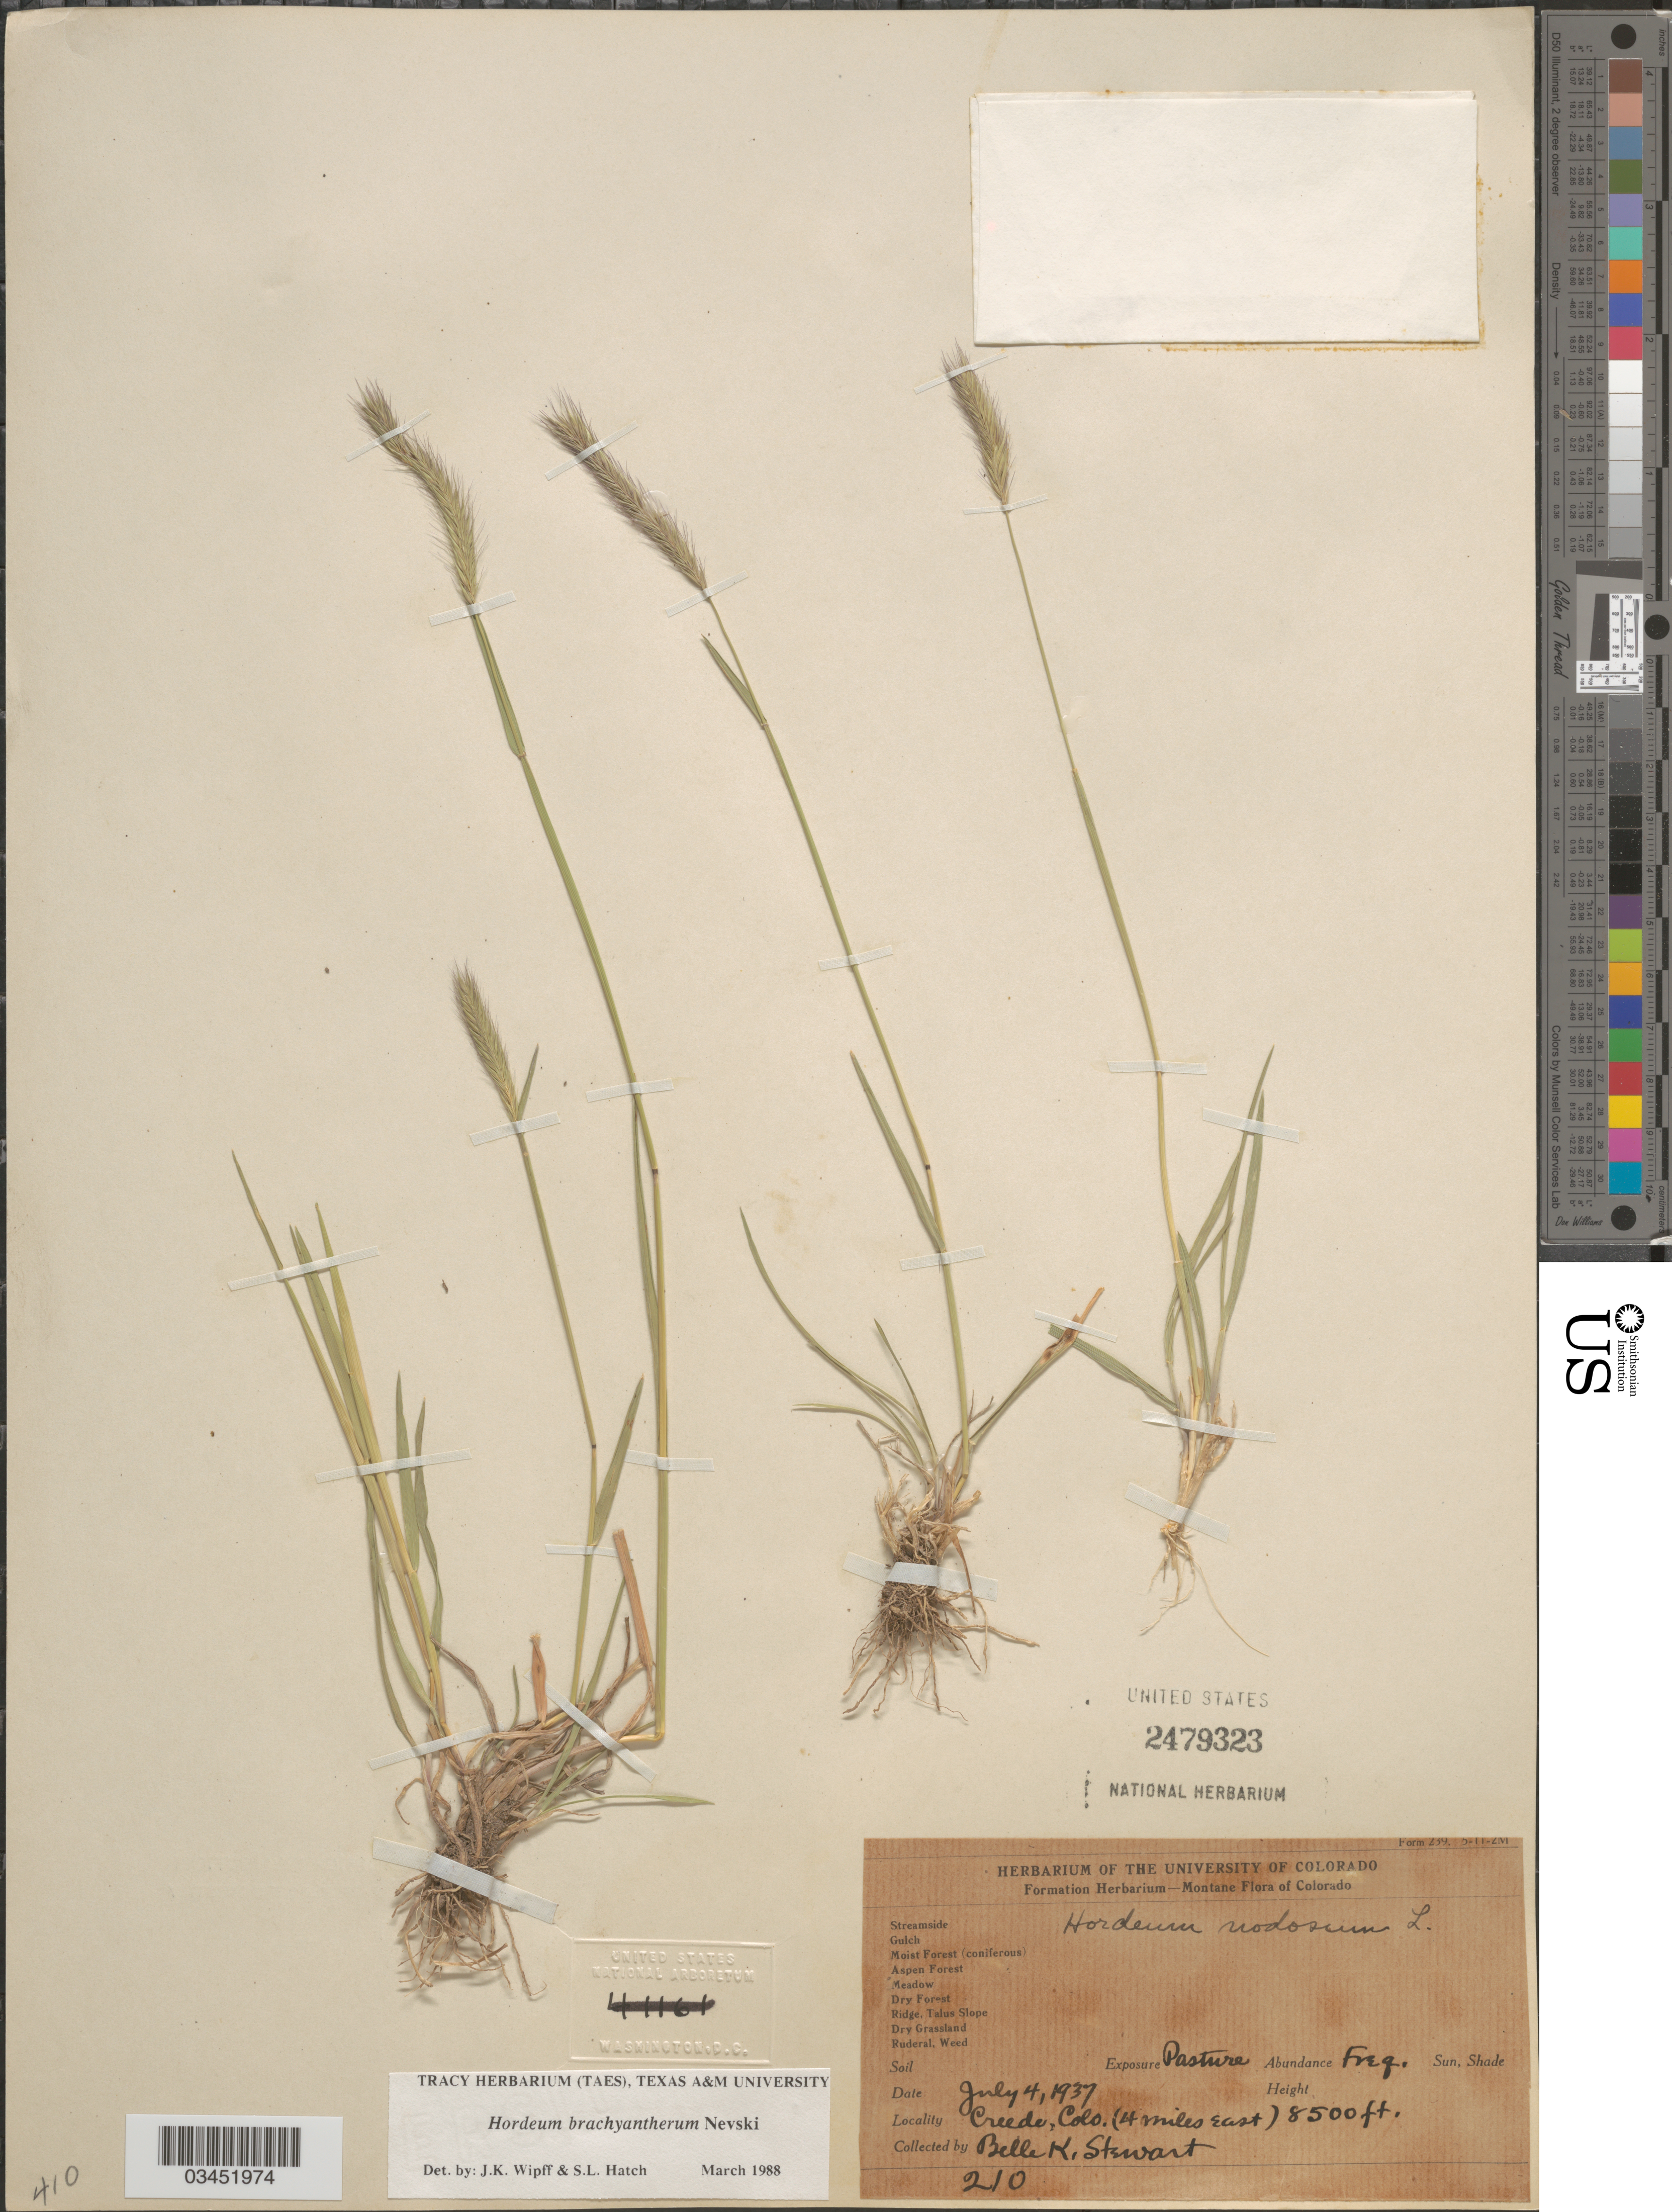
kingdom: Plantae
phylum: Tracheophyta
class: Liliopsida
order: Poales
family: Poaceae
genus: Hordeum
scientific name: Hordeum brachyantherum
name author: Nevski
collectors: B. Stewart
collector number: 210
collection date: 1937-07-04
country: United States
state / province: Colorado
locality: Creede, (4 miles east).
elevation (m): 2591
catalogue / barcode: US 2479323